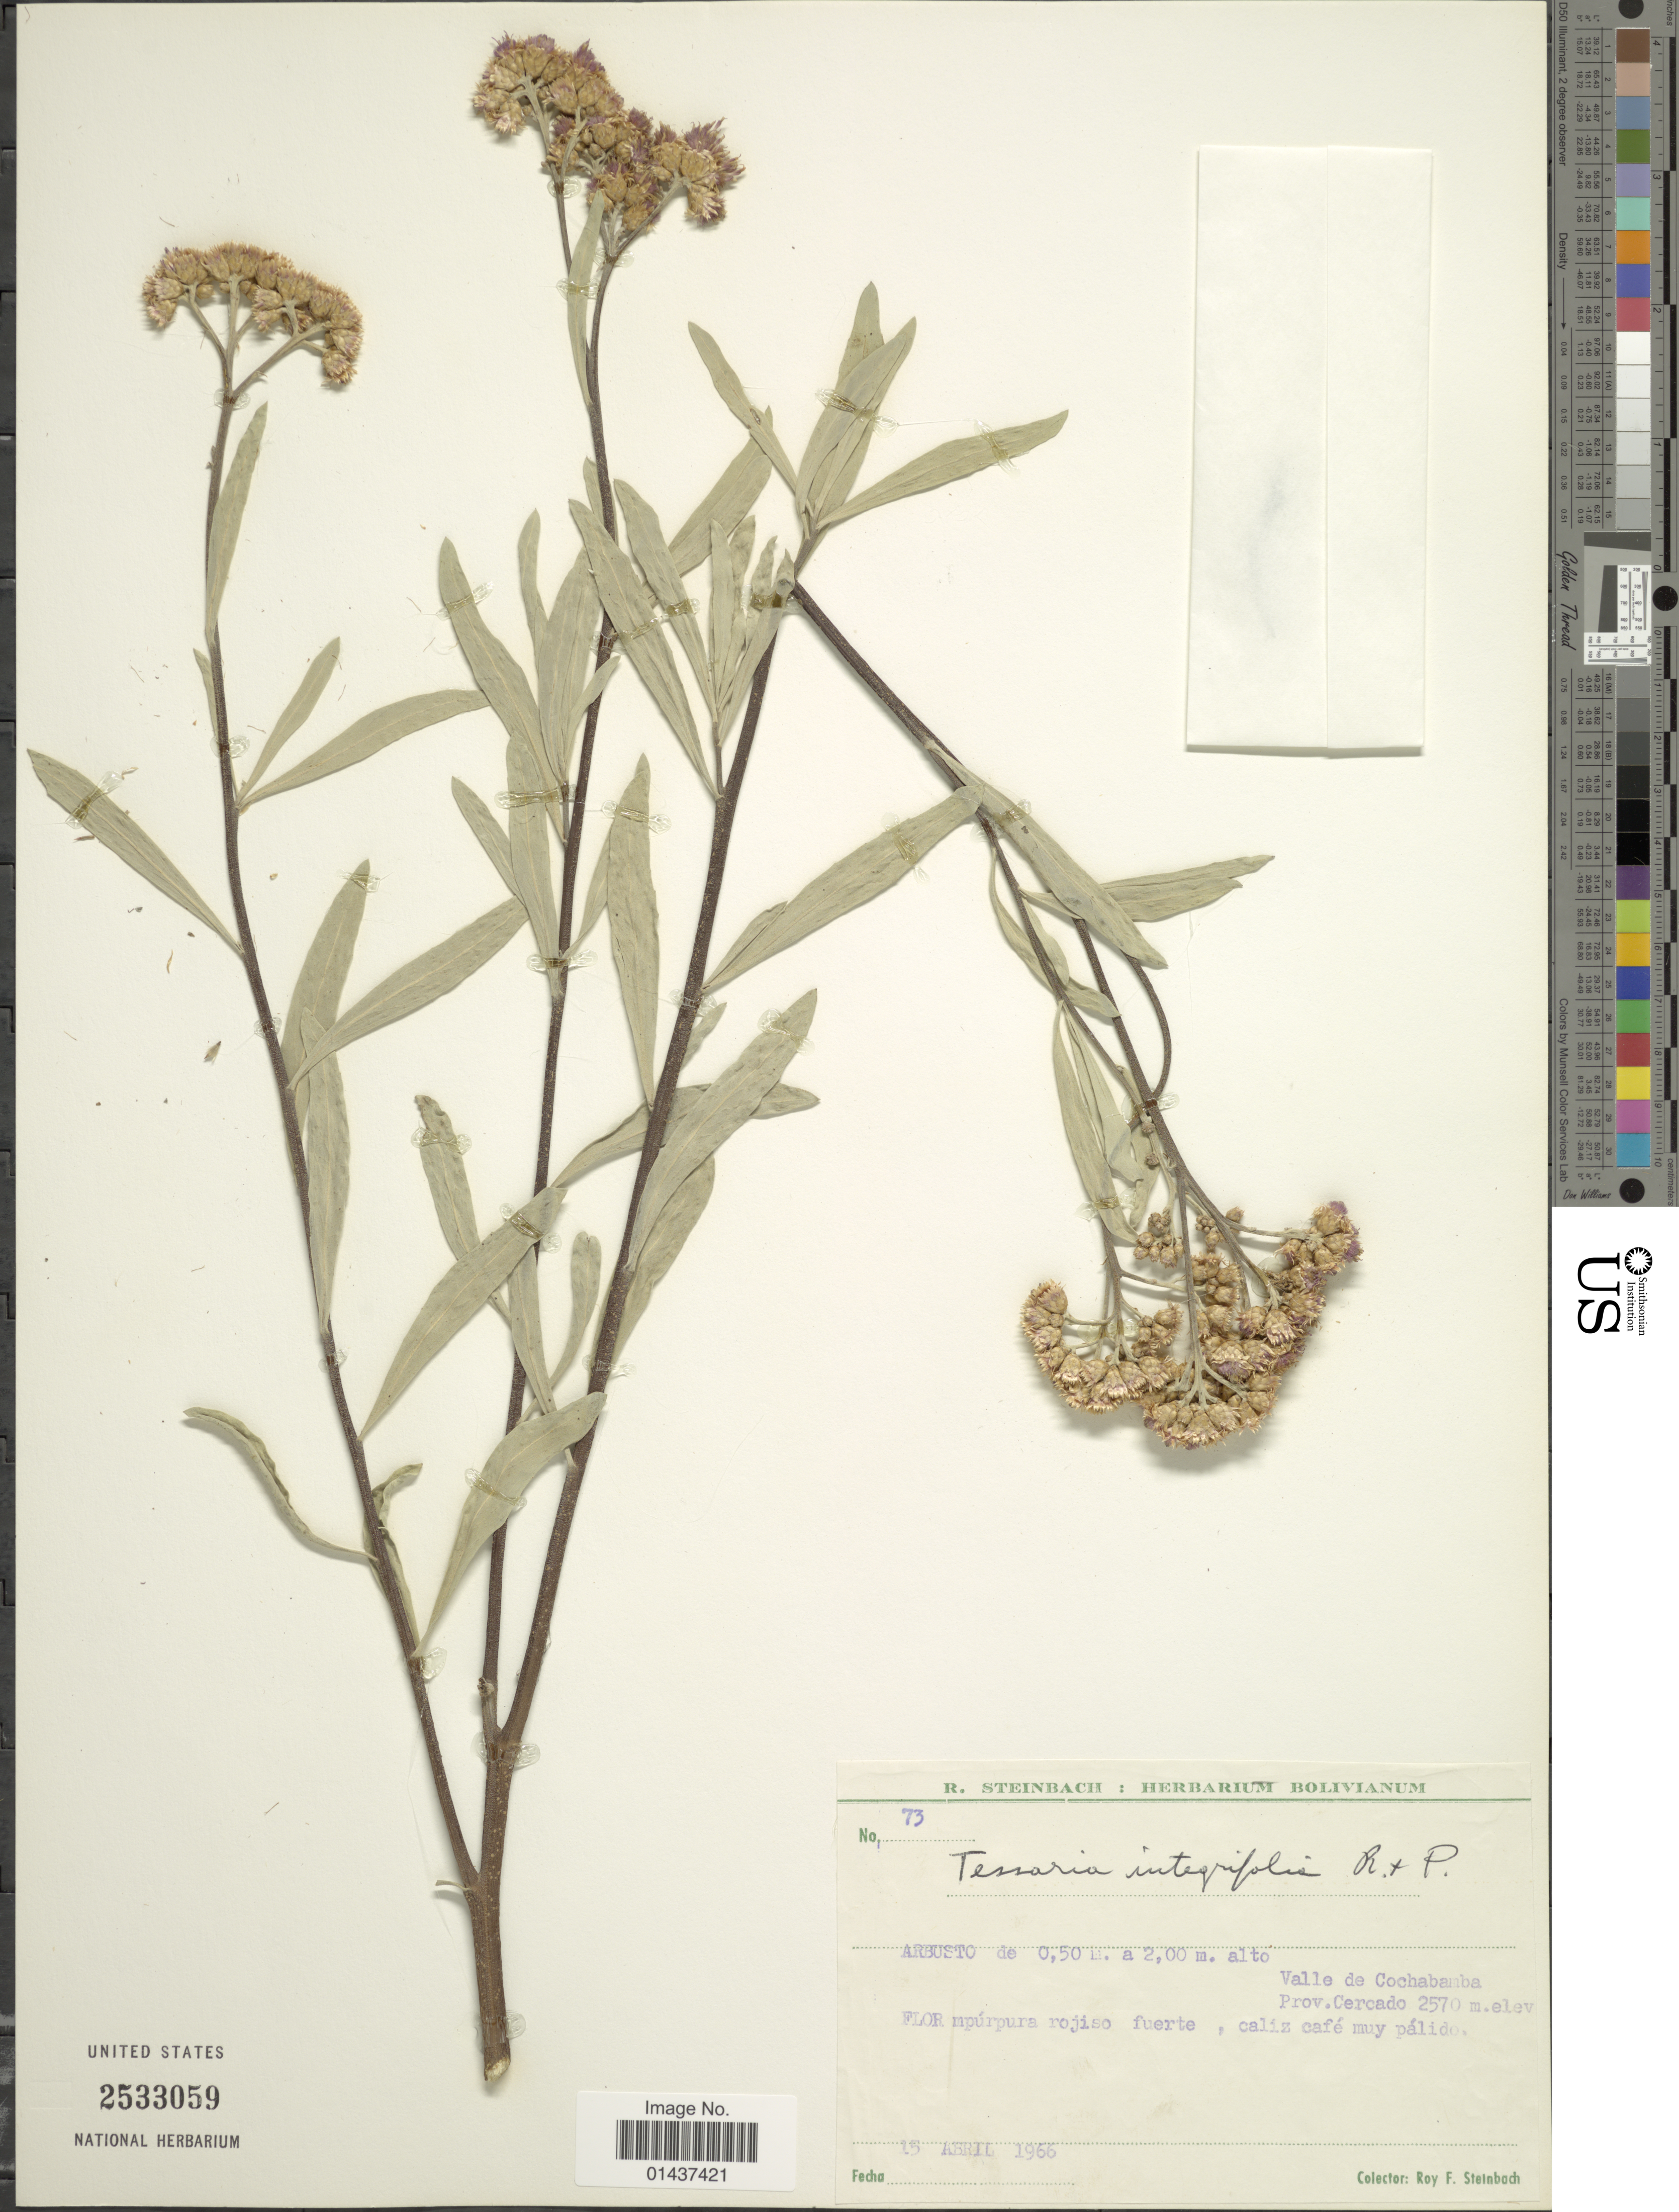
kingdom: Plantae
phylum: Tracheophyta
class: Magnoliopsida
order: Asterales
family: Asteraceae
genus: Tessaria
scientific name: Tessaria integrifolia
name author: Ruiz & Pav.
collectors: R. F. Steinbach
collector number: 73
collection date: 1966-04-15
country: Bolivia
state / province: Cochabamba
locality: Valle de Cochabamba, Prov. Cercado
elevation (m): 2570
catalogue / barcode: US 2533059